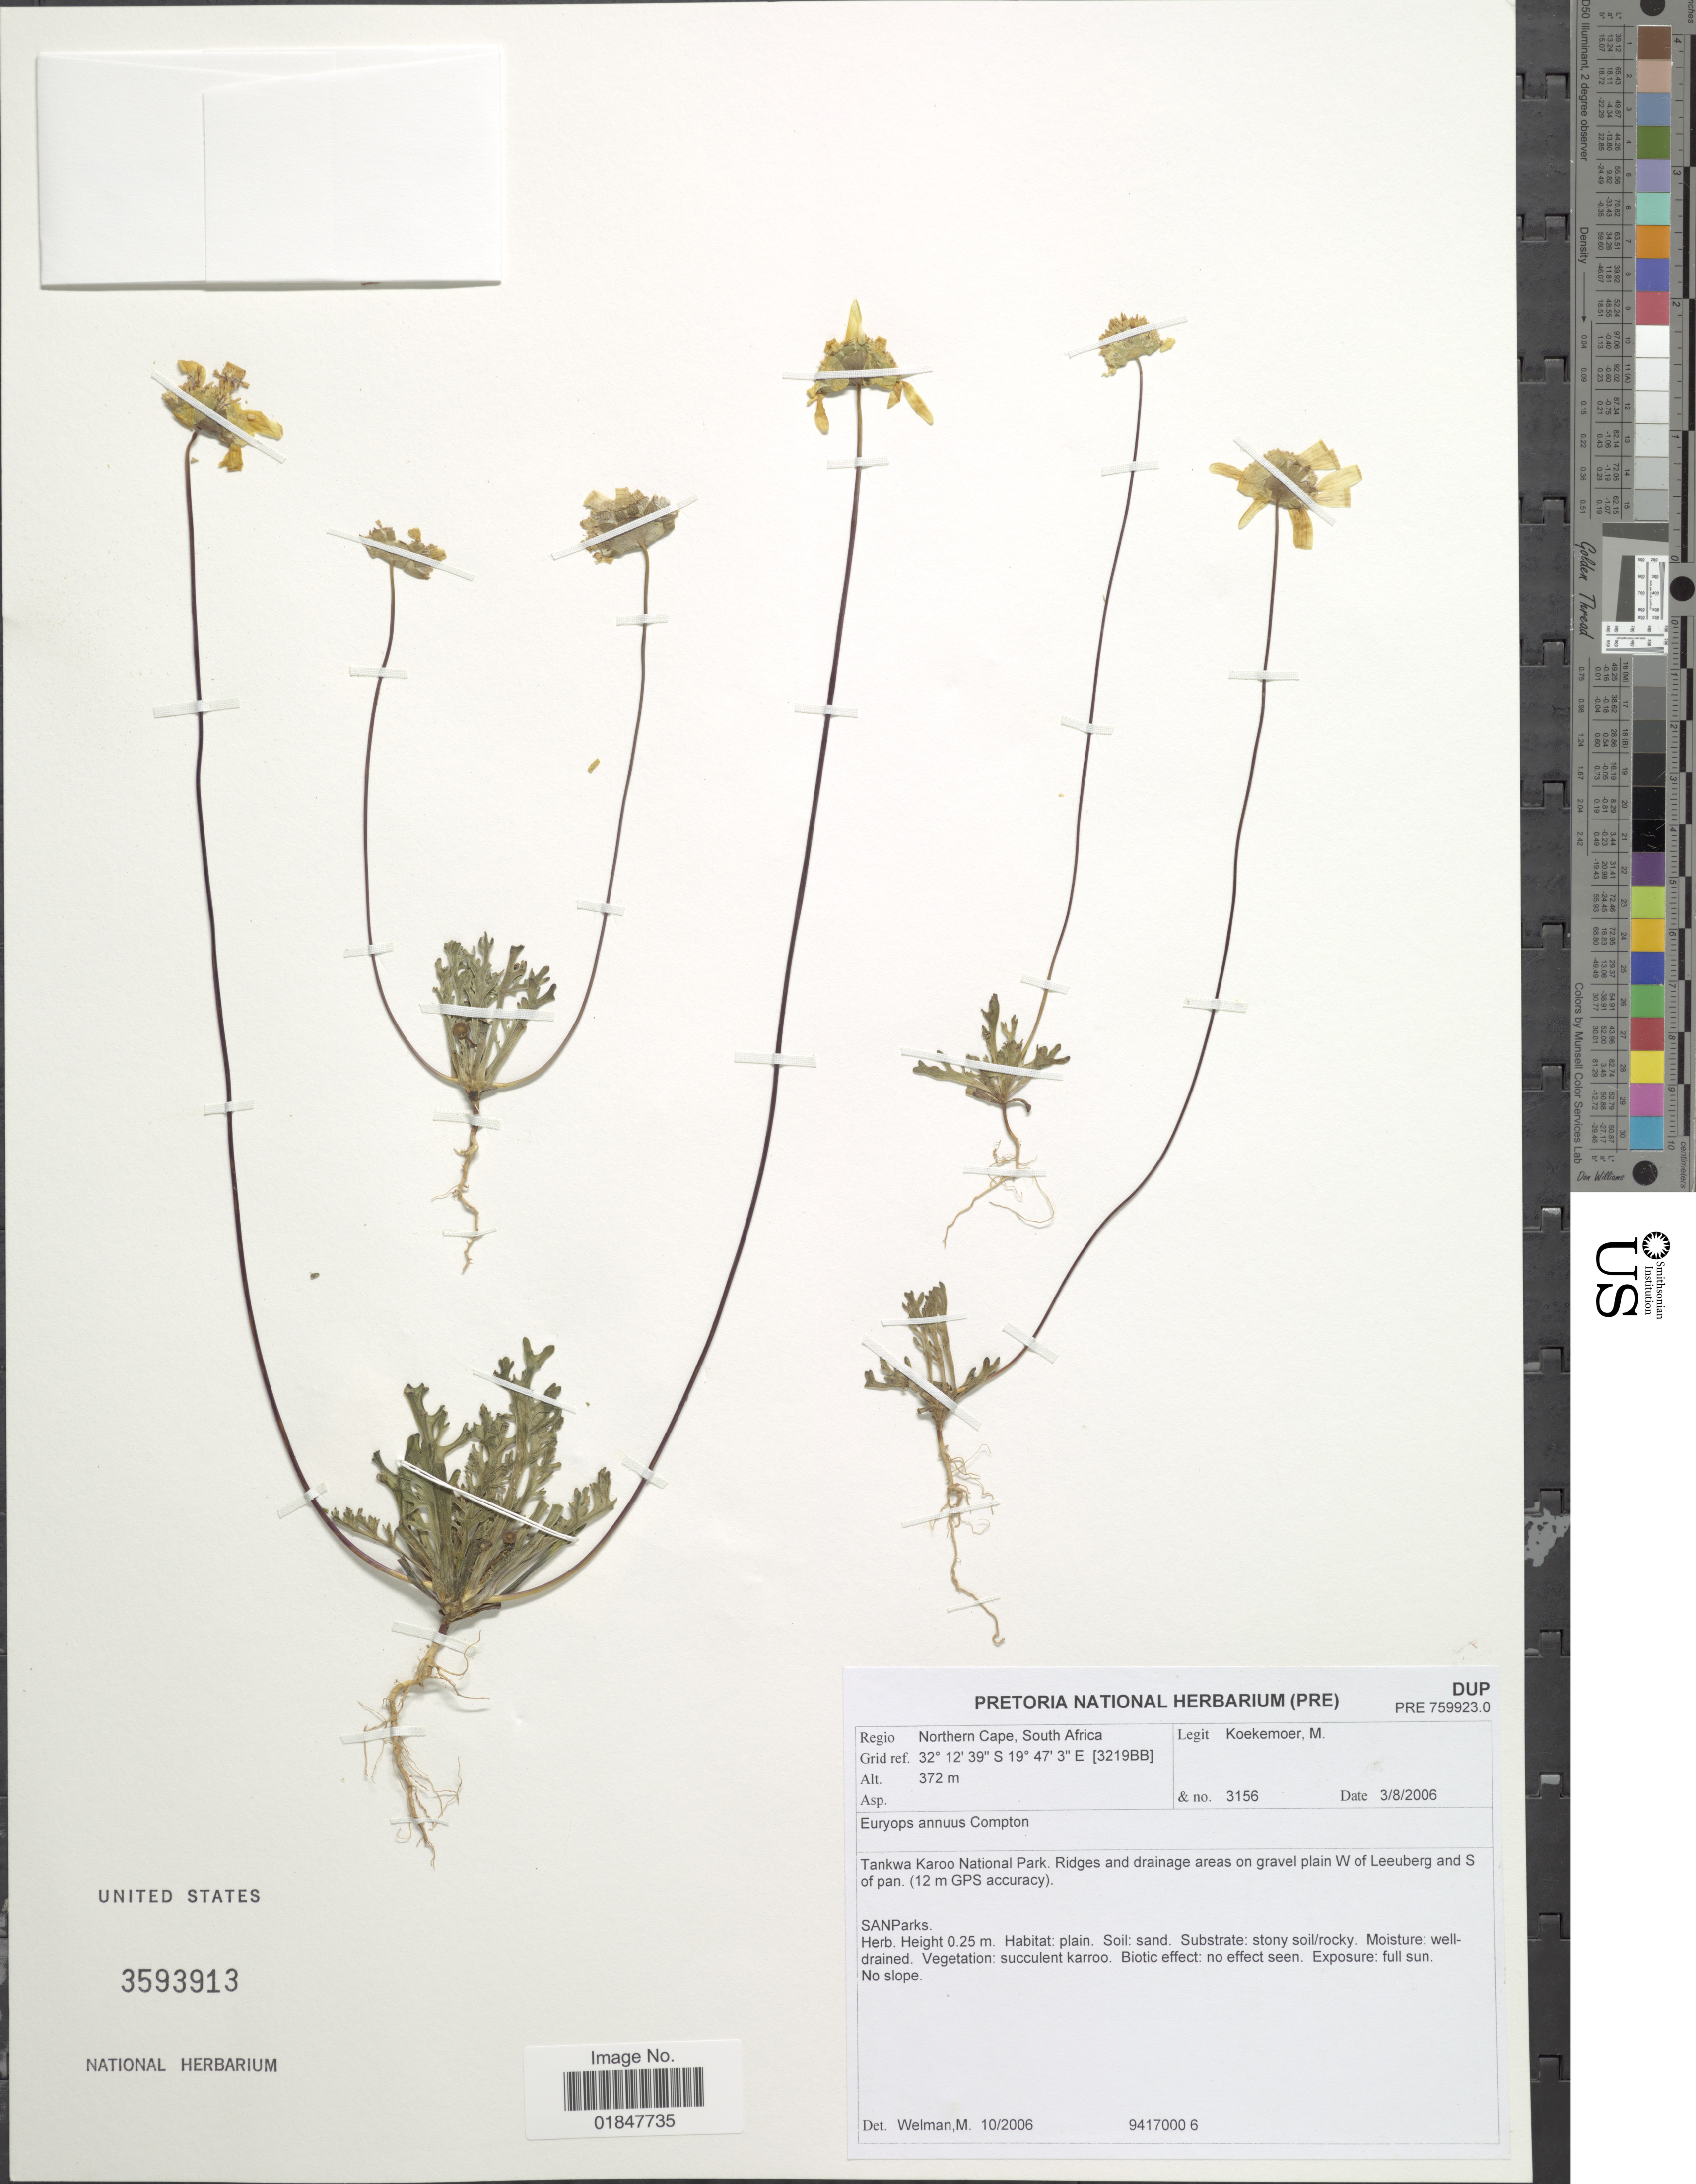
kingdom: Plantae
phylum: Tracheophyta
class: Magnoliopsida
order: Asterales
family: Asteraceae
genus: Euryops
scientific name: Euryops annuus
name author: Compton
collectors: M. Koekemoer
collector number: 3156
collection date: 2006-08-03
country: South Africa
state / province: Northern Cape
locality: Tankwa Karoo National Park. Ridges and drainage areas on gravel plain W of Leeuberg and S of Pan (12 m GPS accuracy), (3219BB)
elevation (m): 372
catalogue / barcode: US 3593913